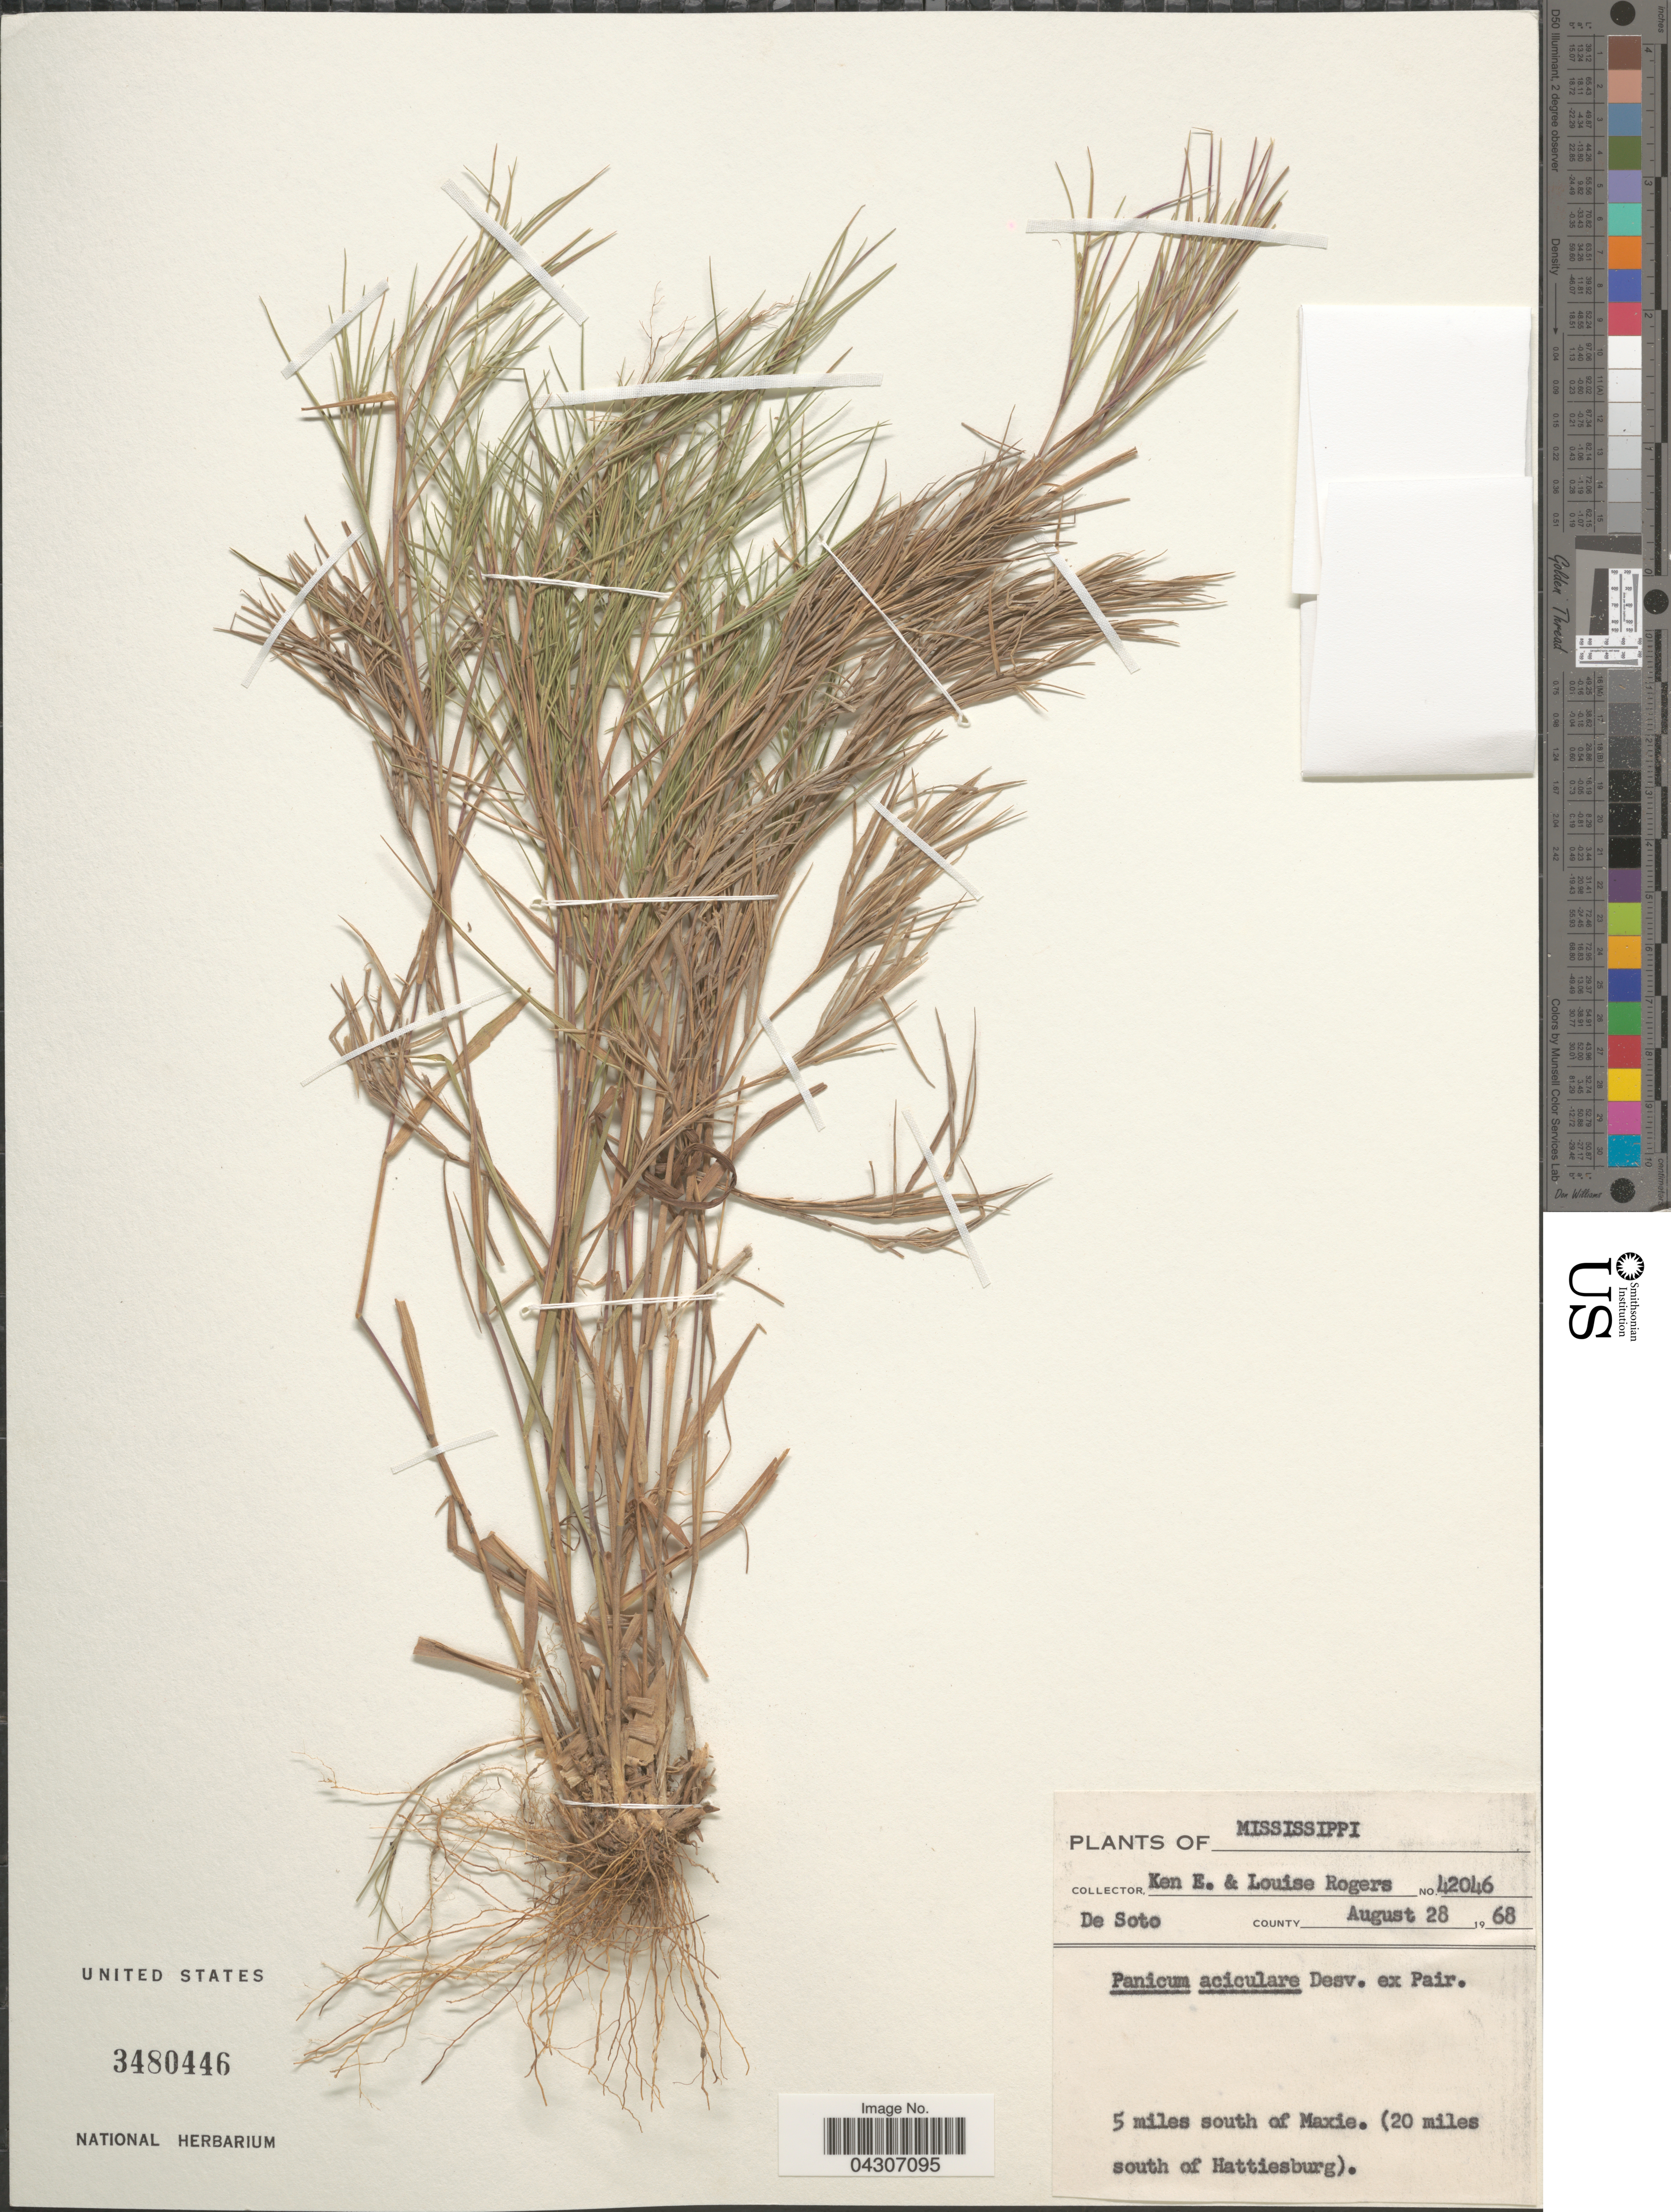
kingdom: Plantae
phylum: Tracheophyta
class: Liliopsida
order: Poales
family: Poaceae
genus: Dichanthelium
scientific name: Dichanthelium aciculare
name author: (Desv. ex Poir.) Gould & C.A. Clark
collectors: K. Rogers & L. Rogers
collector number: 42046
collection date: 1968-08-28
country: United States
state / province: Mississippi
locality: De Soto County. 5 miles south of Maxie. (20 miles south of Hattiesburg).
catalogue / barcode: US 3480446